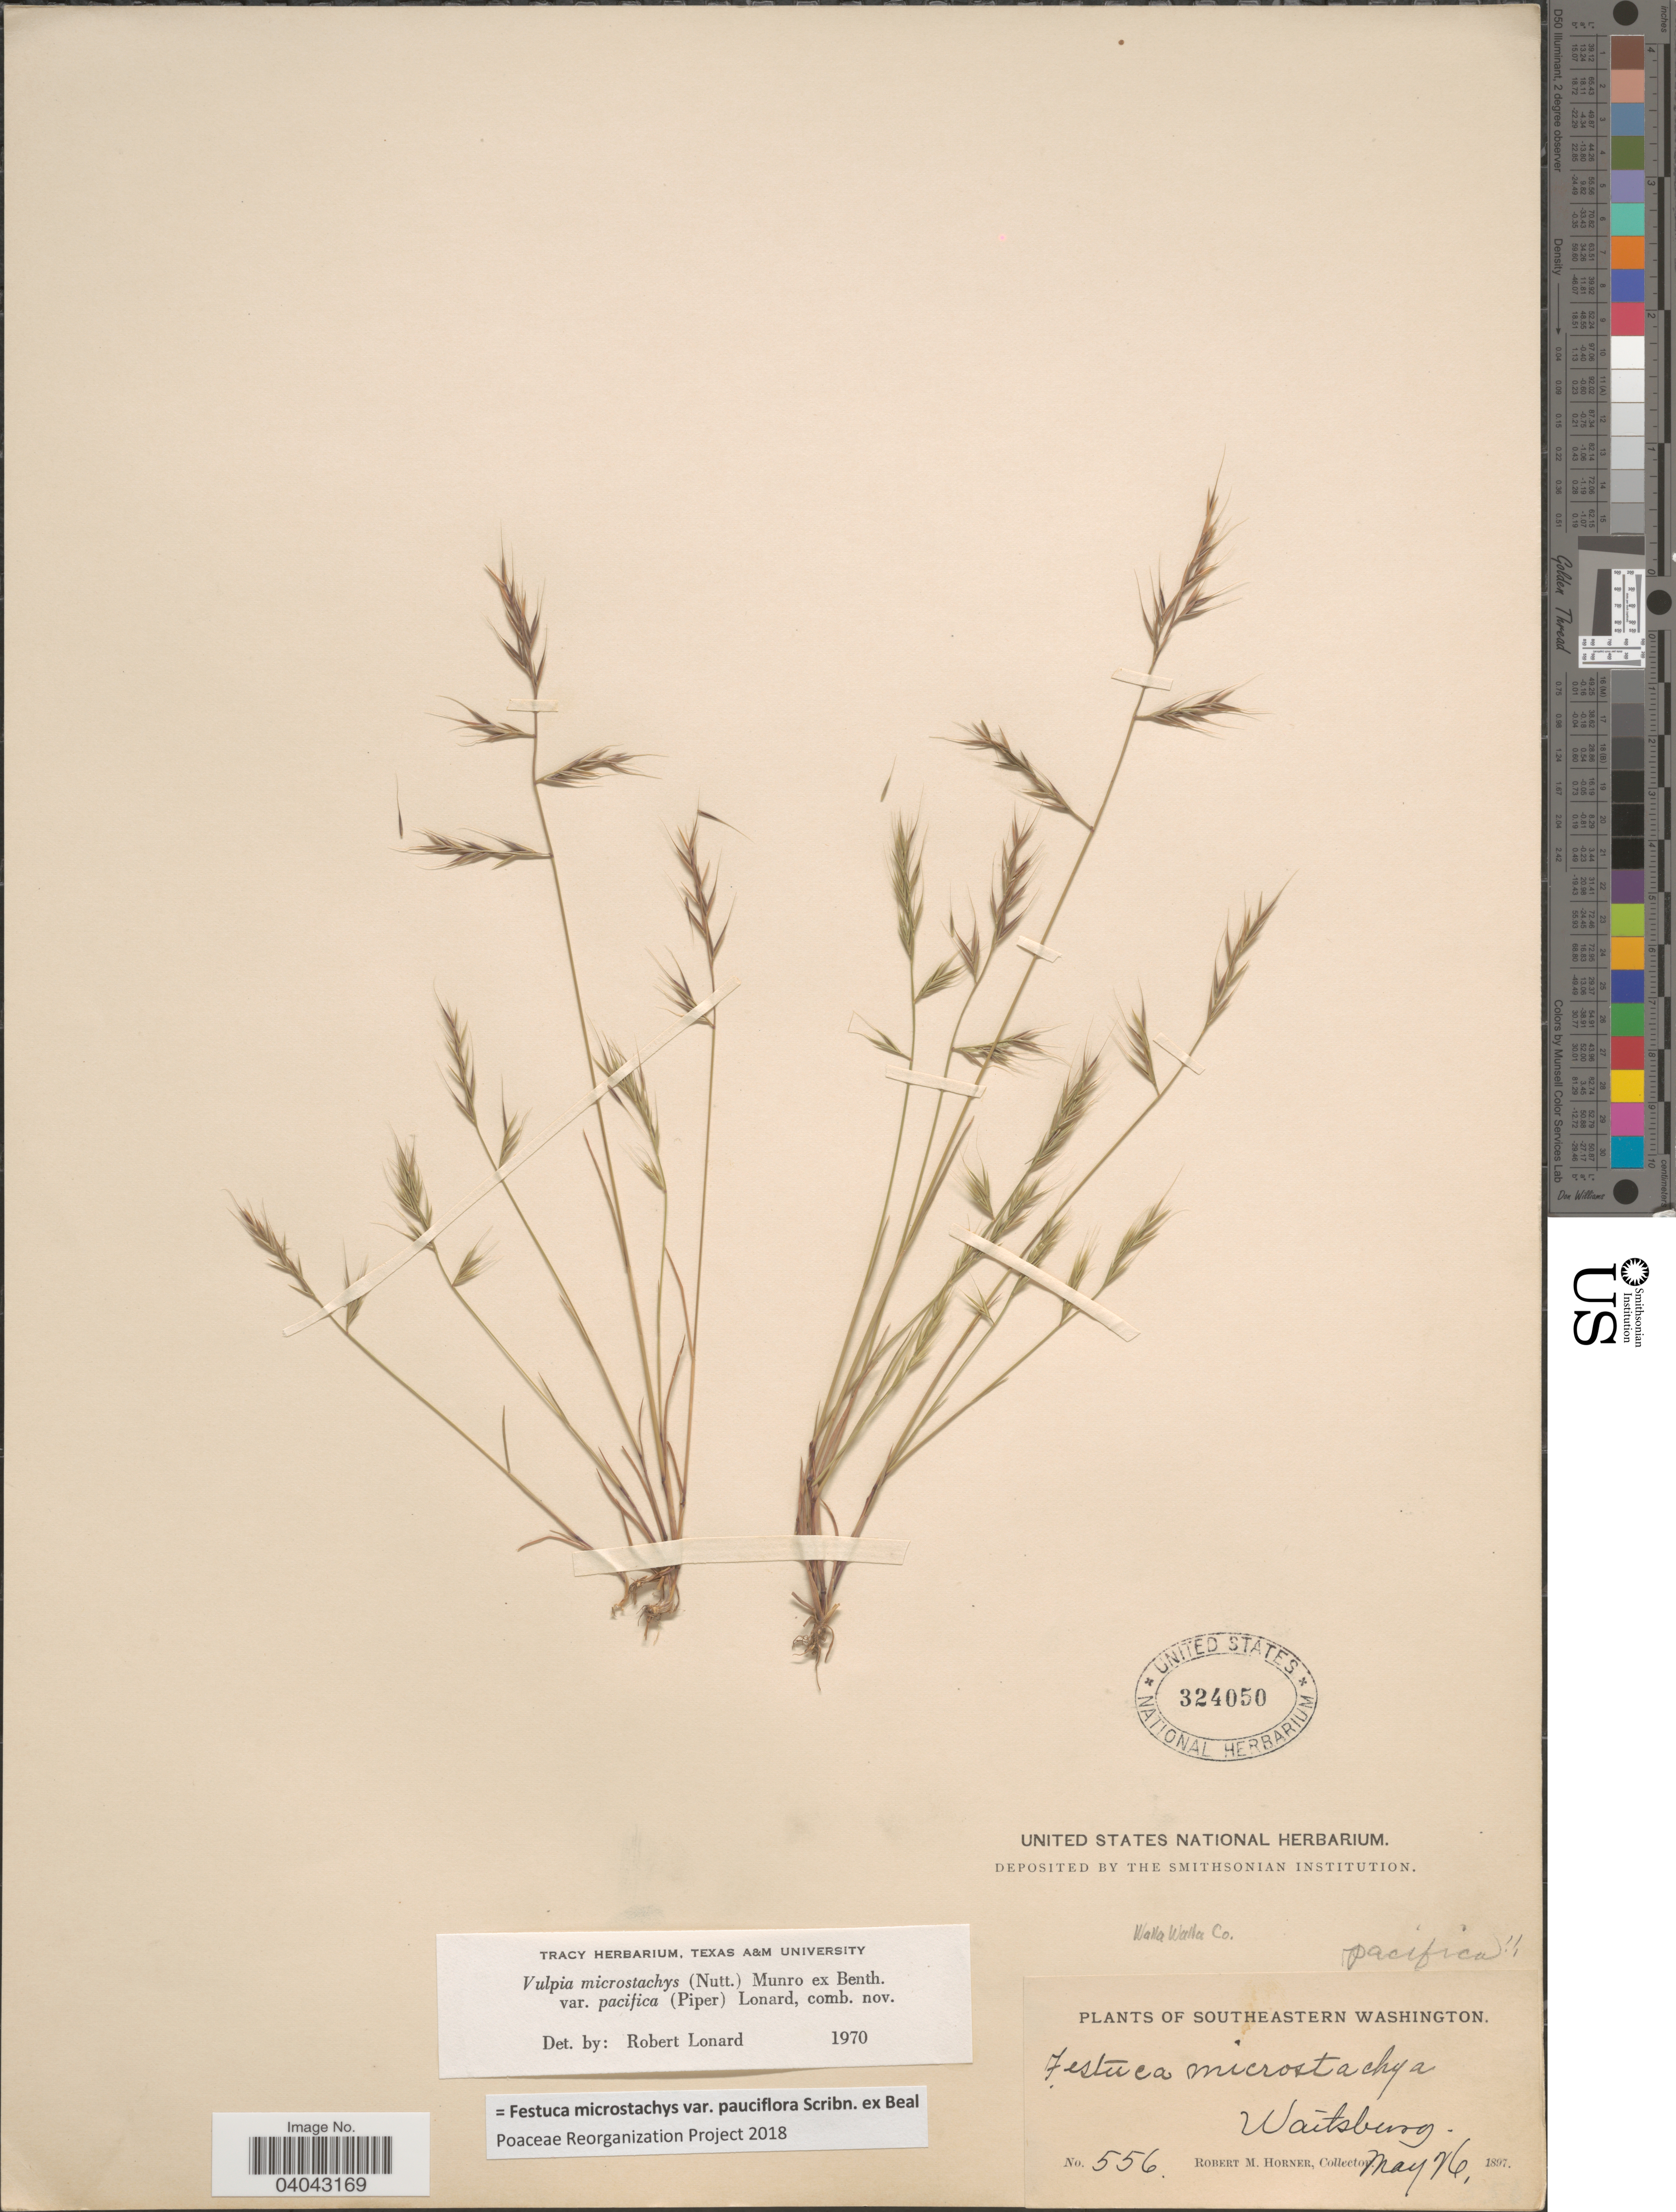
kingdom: Plantae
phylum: Tracheophyta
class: Liliopsida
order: Poales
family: Poaceae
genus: Festuca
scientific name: Festuca microstachys var. pauciflora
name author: Scribn. ex W.J. Beal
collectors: R. Horner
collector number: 556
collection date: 1897-05-26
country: United States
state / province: Washington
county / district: Walla Walla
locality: Southeastern Washington. Waitsburg. Walla Walla Co.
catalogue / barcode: US 324050